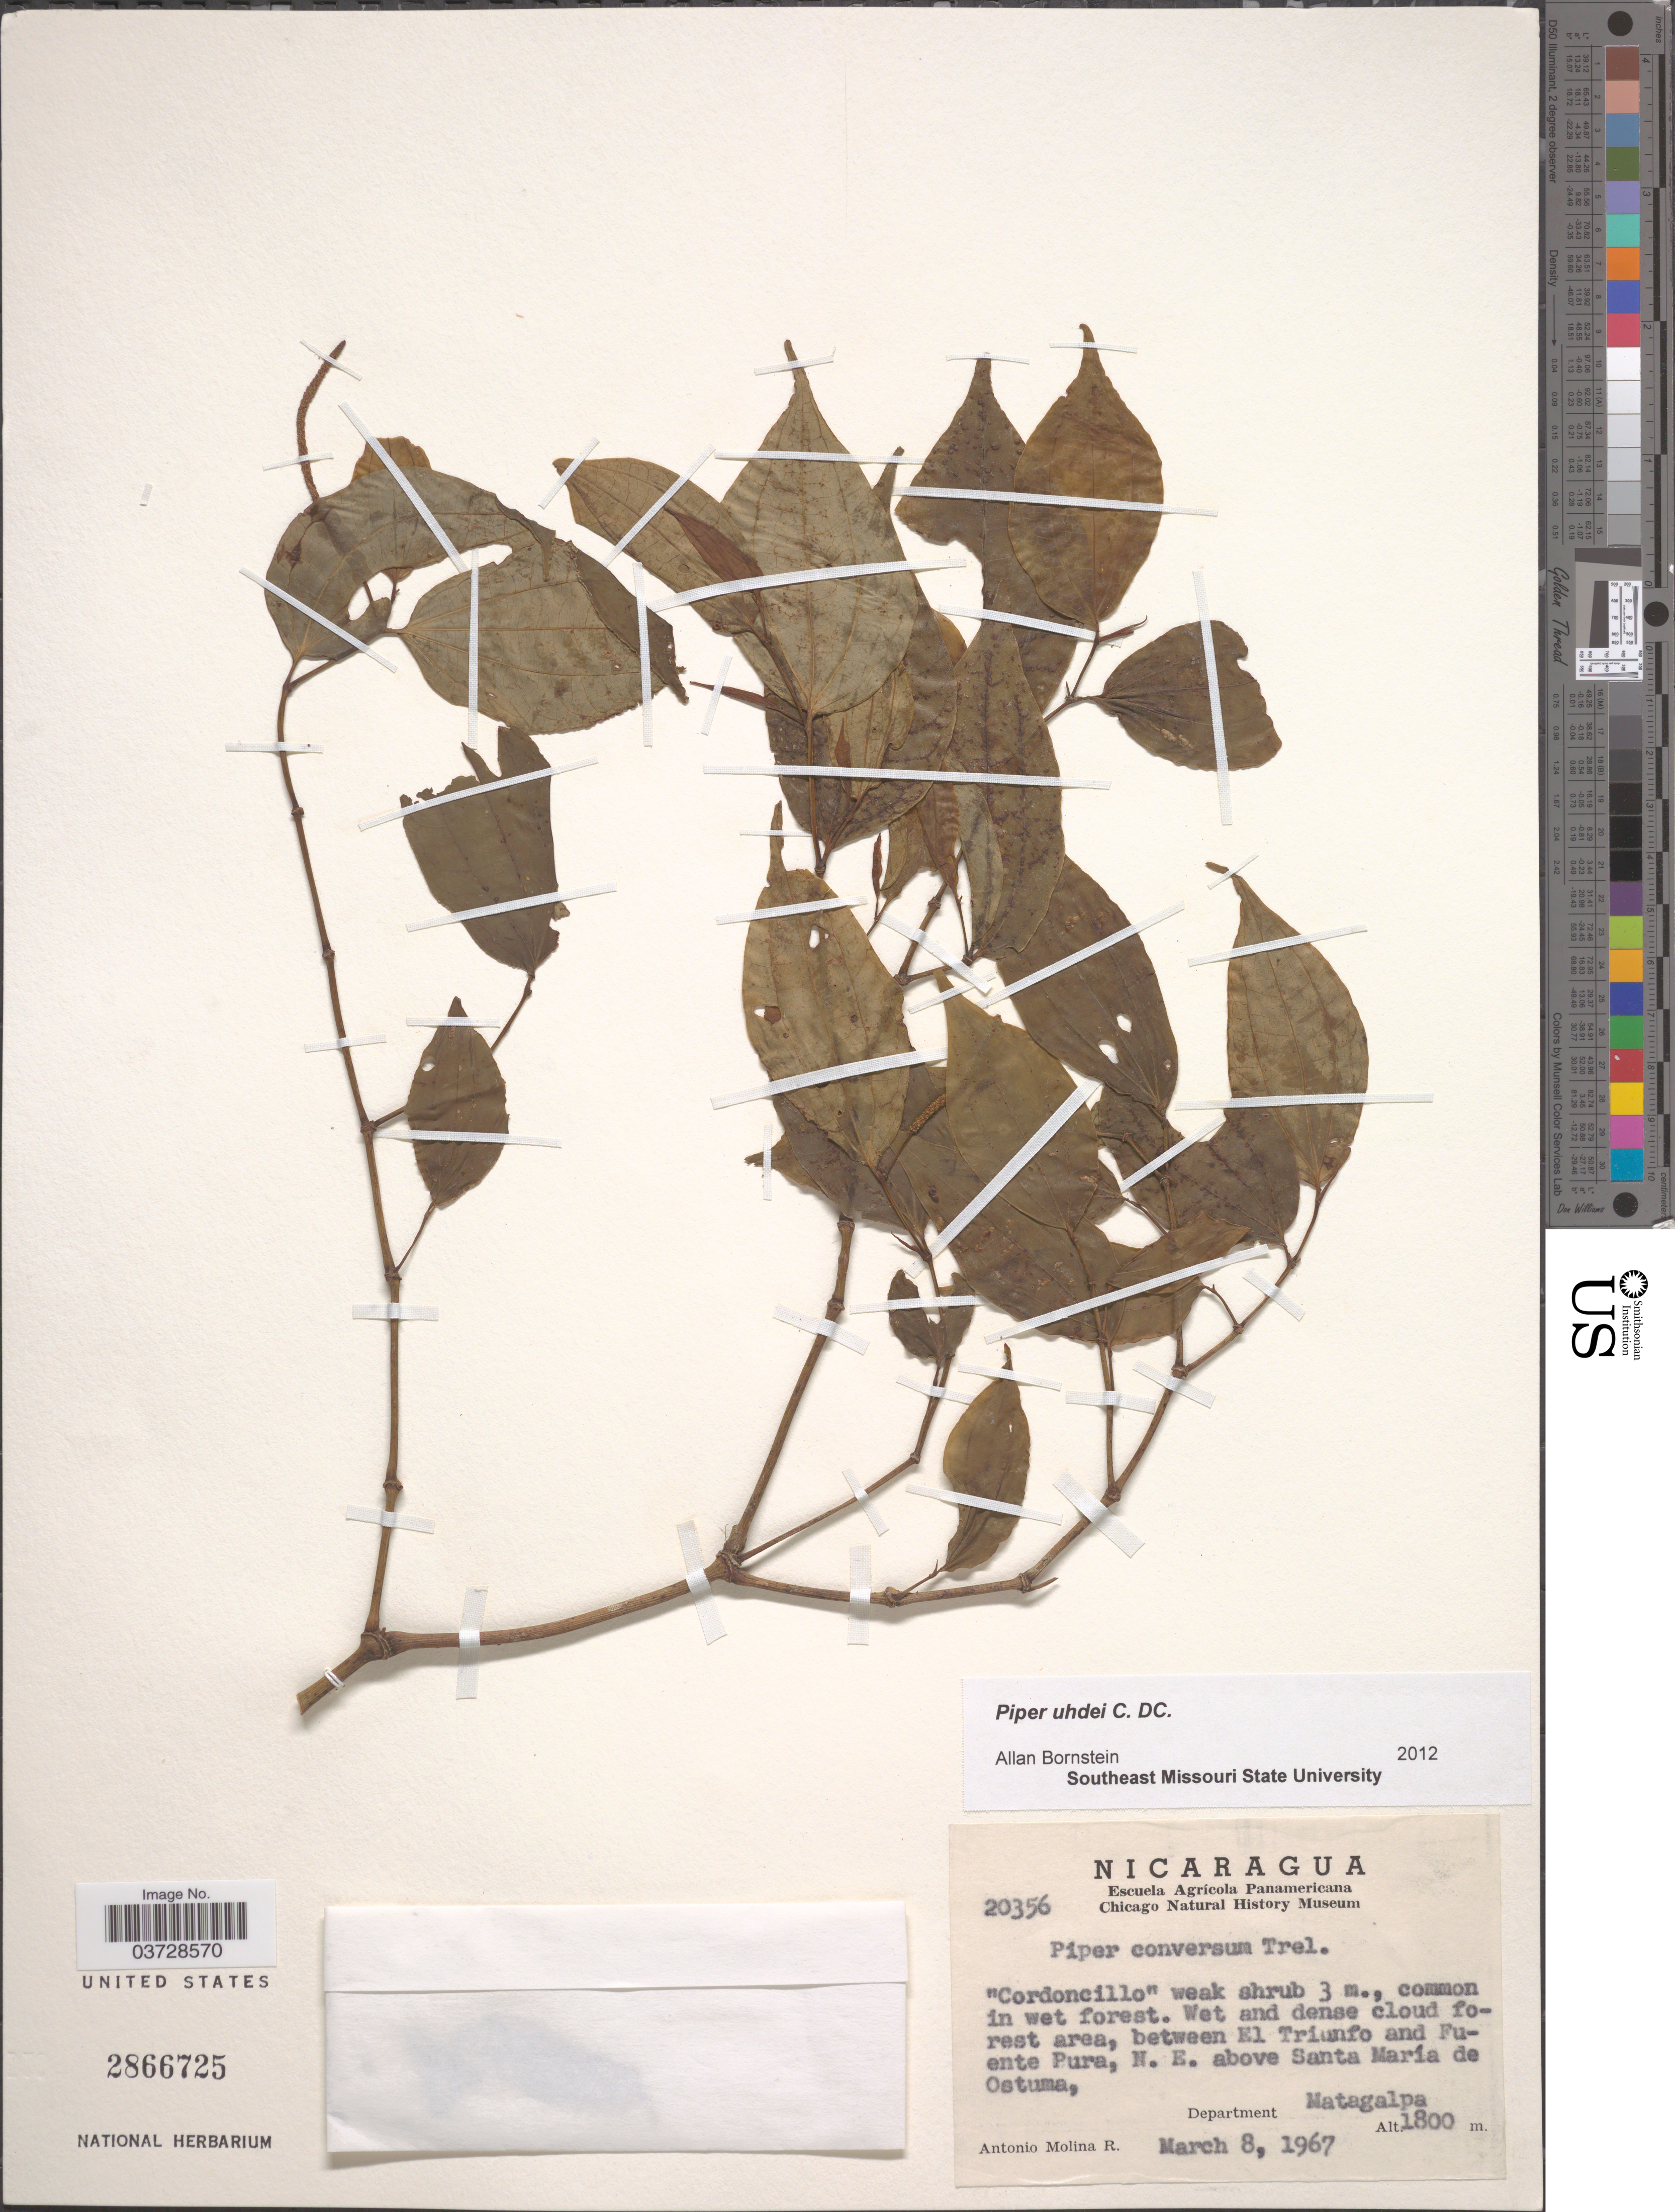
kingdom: Plantae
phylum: Tracheophyta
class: Magnoliopsida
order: Piperales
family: Piperaceae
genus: Piper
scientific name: Piper uhdei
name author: C. DC.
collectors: A. Molina R.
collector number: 20356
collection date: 1967-03-08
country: Nicaragua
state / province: Matagalpa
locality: Between El Triunfo and Fuente Pura, N. E. above Santa María de Ostuma, Department Matagalpa.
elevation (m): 1800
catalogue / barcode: US 2866725